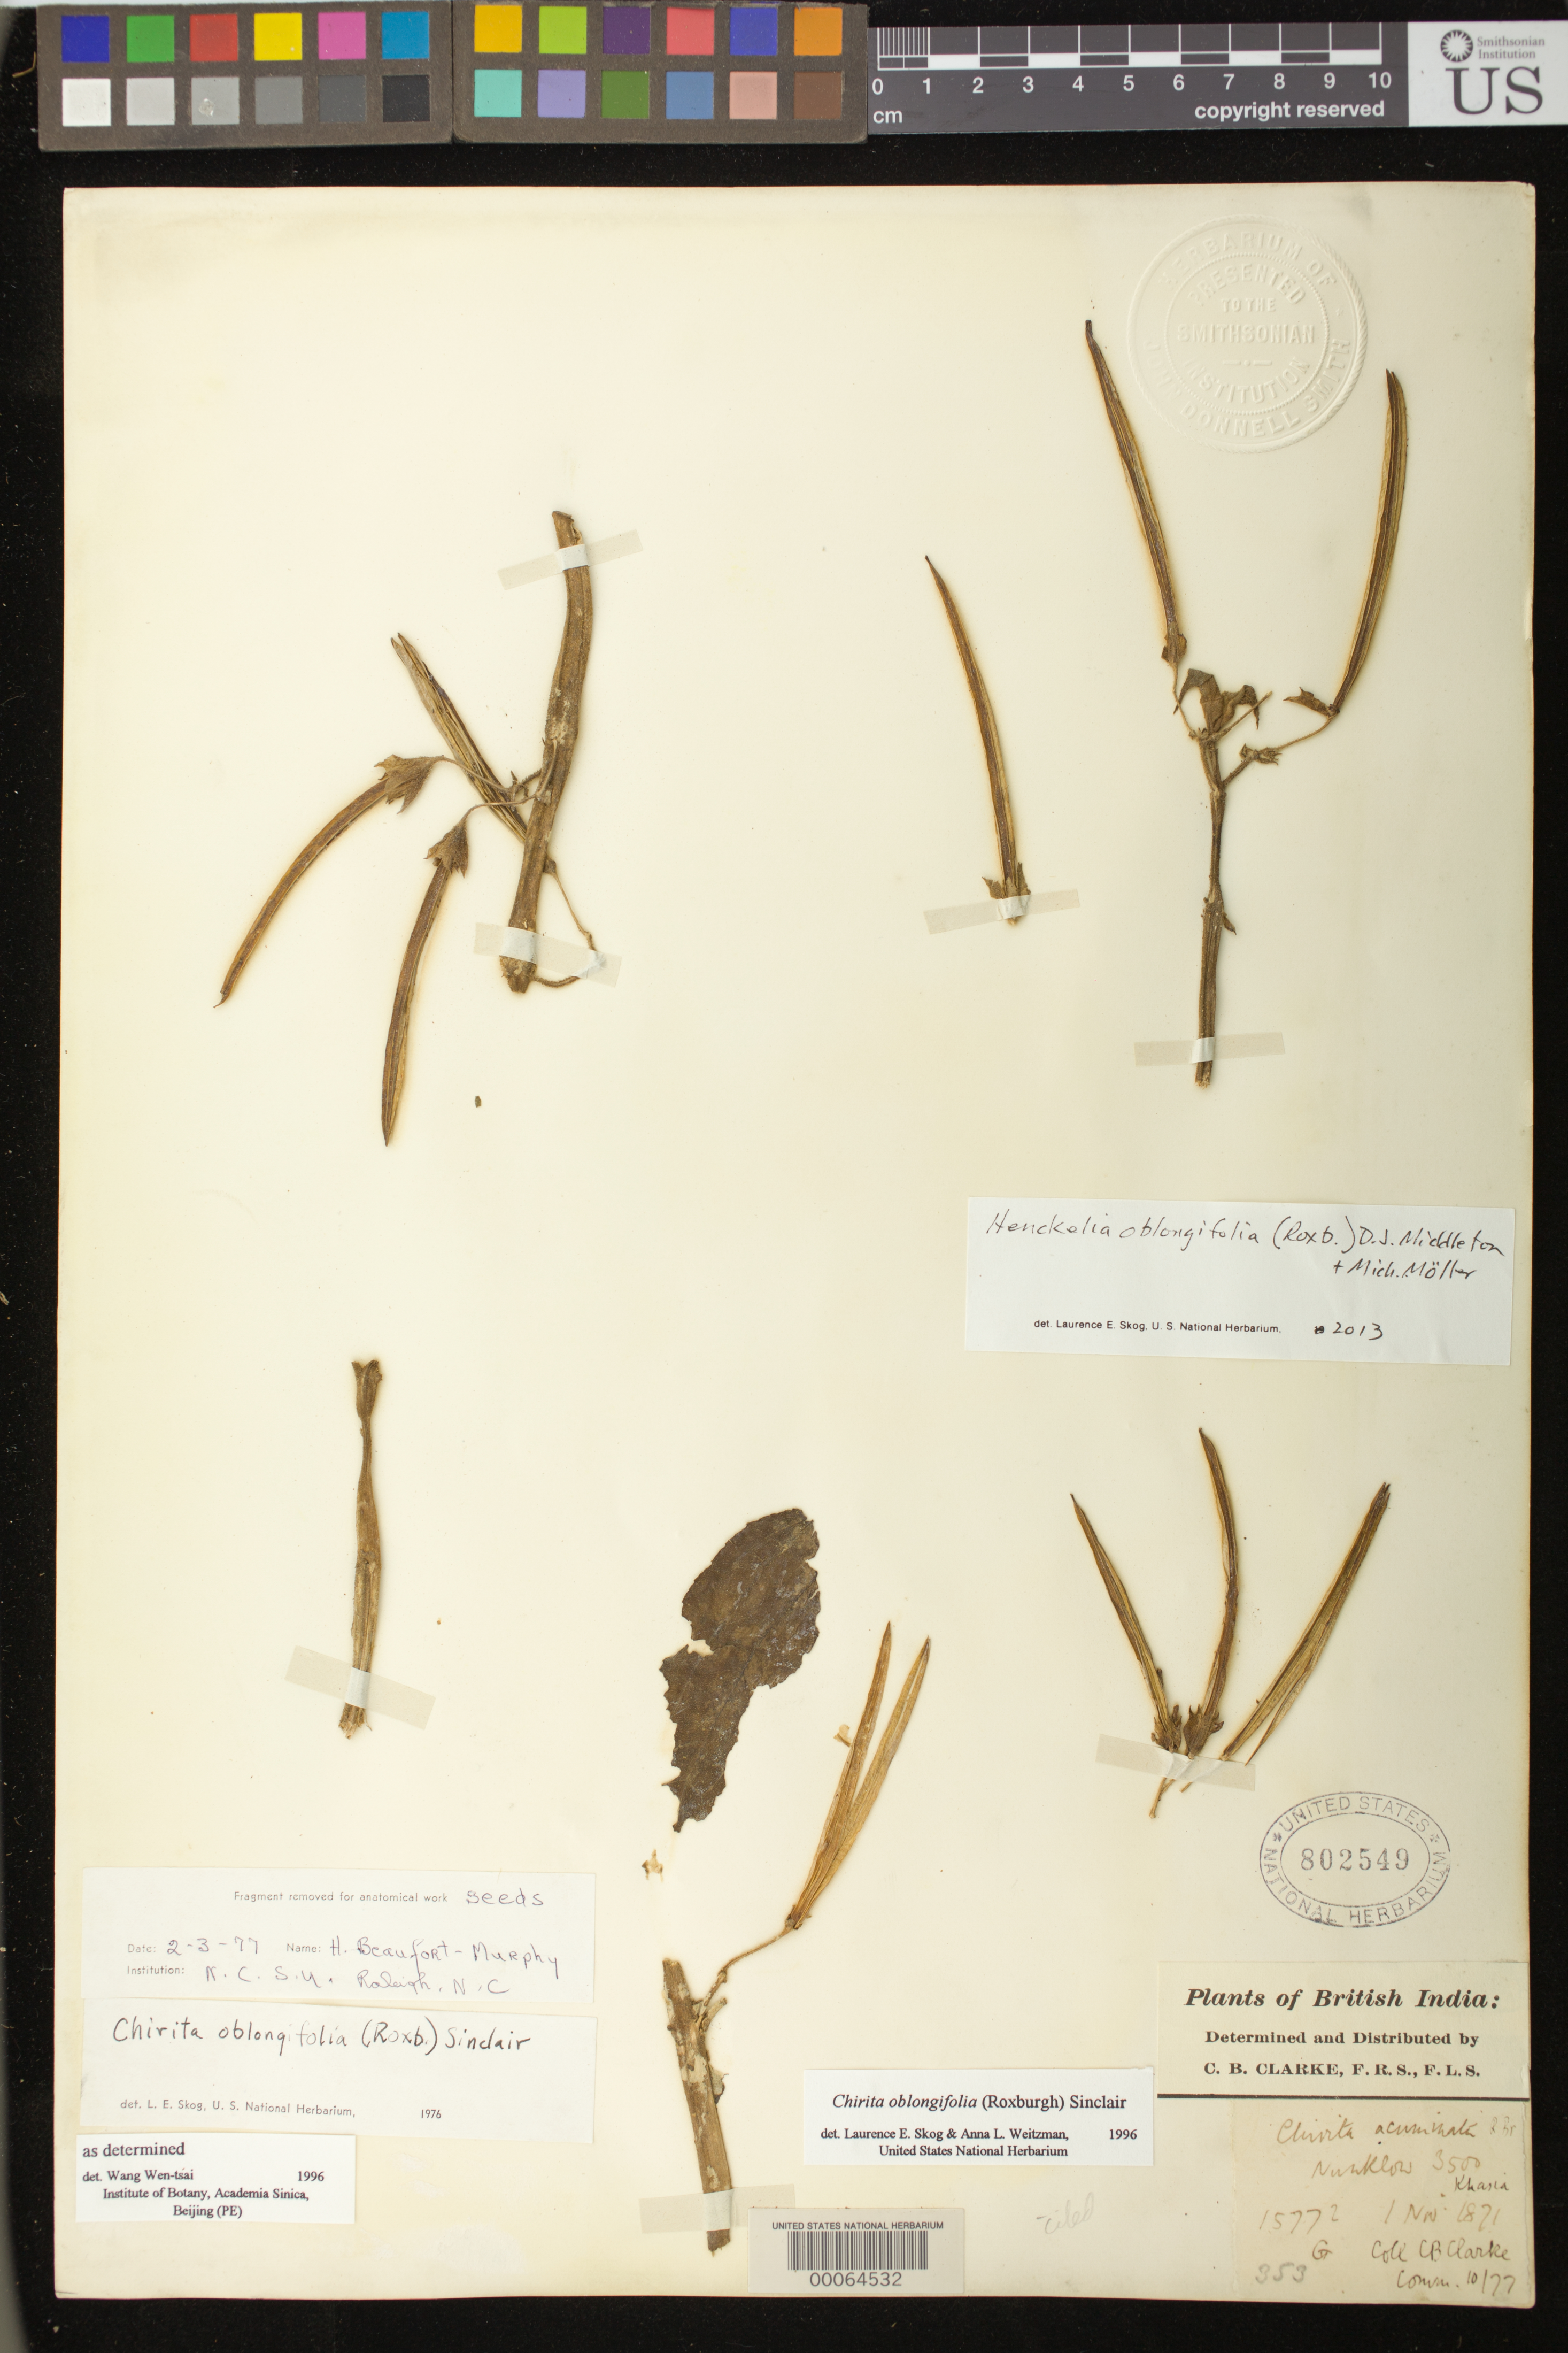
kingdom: Plantae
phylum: Tracheophyta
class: Magnoliopsida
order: Lamiales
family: Gesneriaceae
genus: Henckelia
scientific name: Henckelia oblongifolia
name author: (Grey-Wilson) D.J. Middleton & Mich. Möller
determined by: Skog, Laurence E.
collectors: C. B. Clarke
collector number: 15772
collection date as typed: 01 Nov 1871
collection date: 1871-11-01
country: India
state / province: Meghalaya (?)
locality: Nuuklow , Khassia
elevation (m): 1067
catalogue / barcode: US 802549